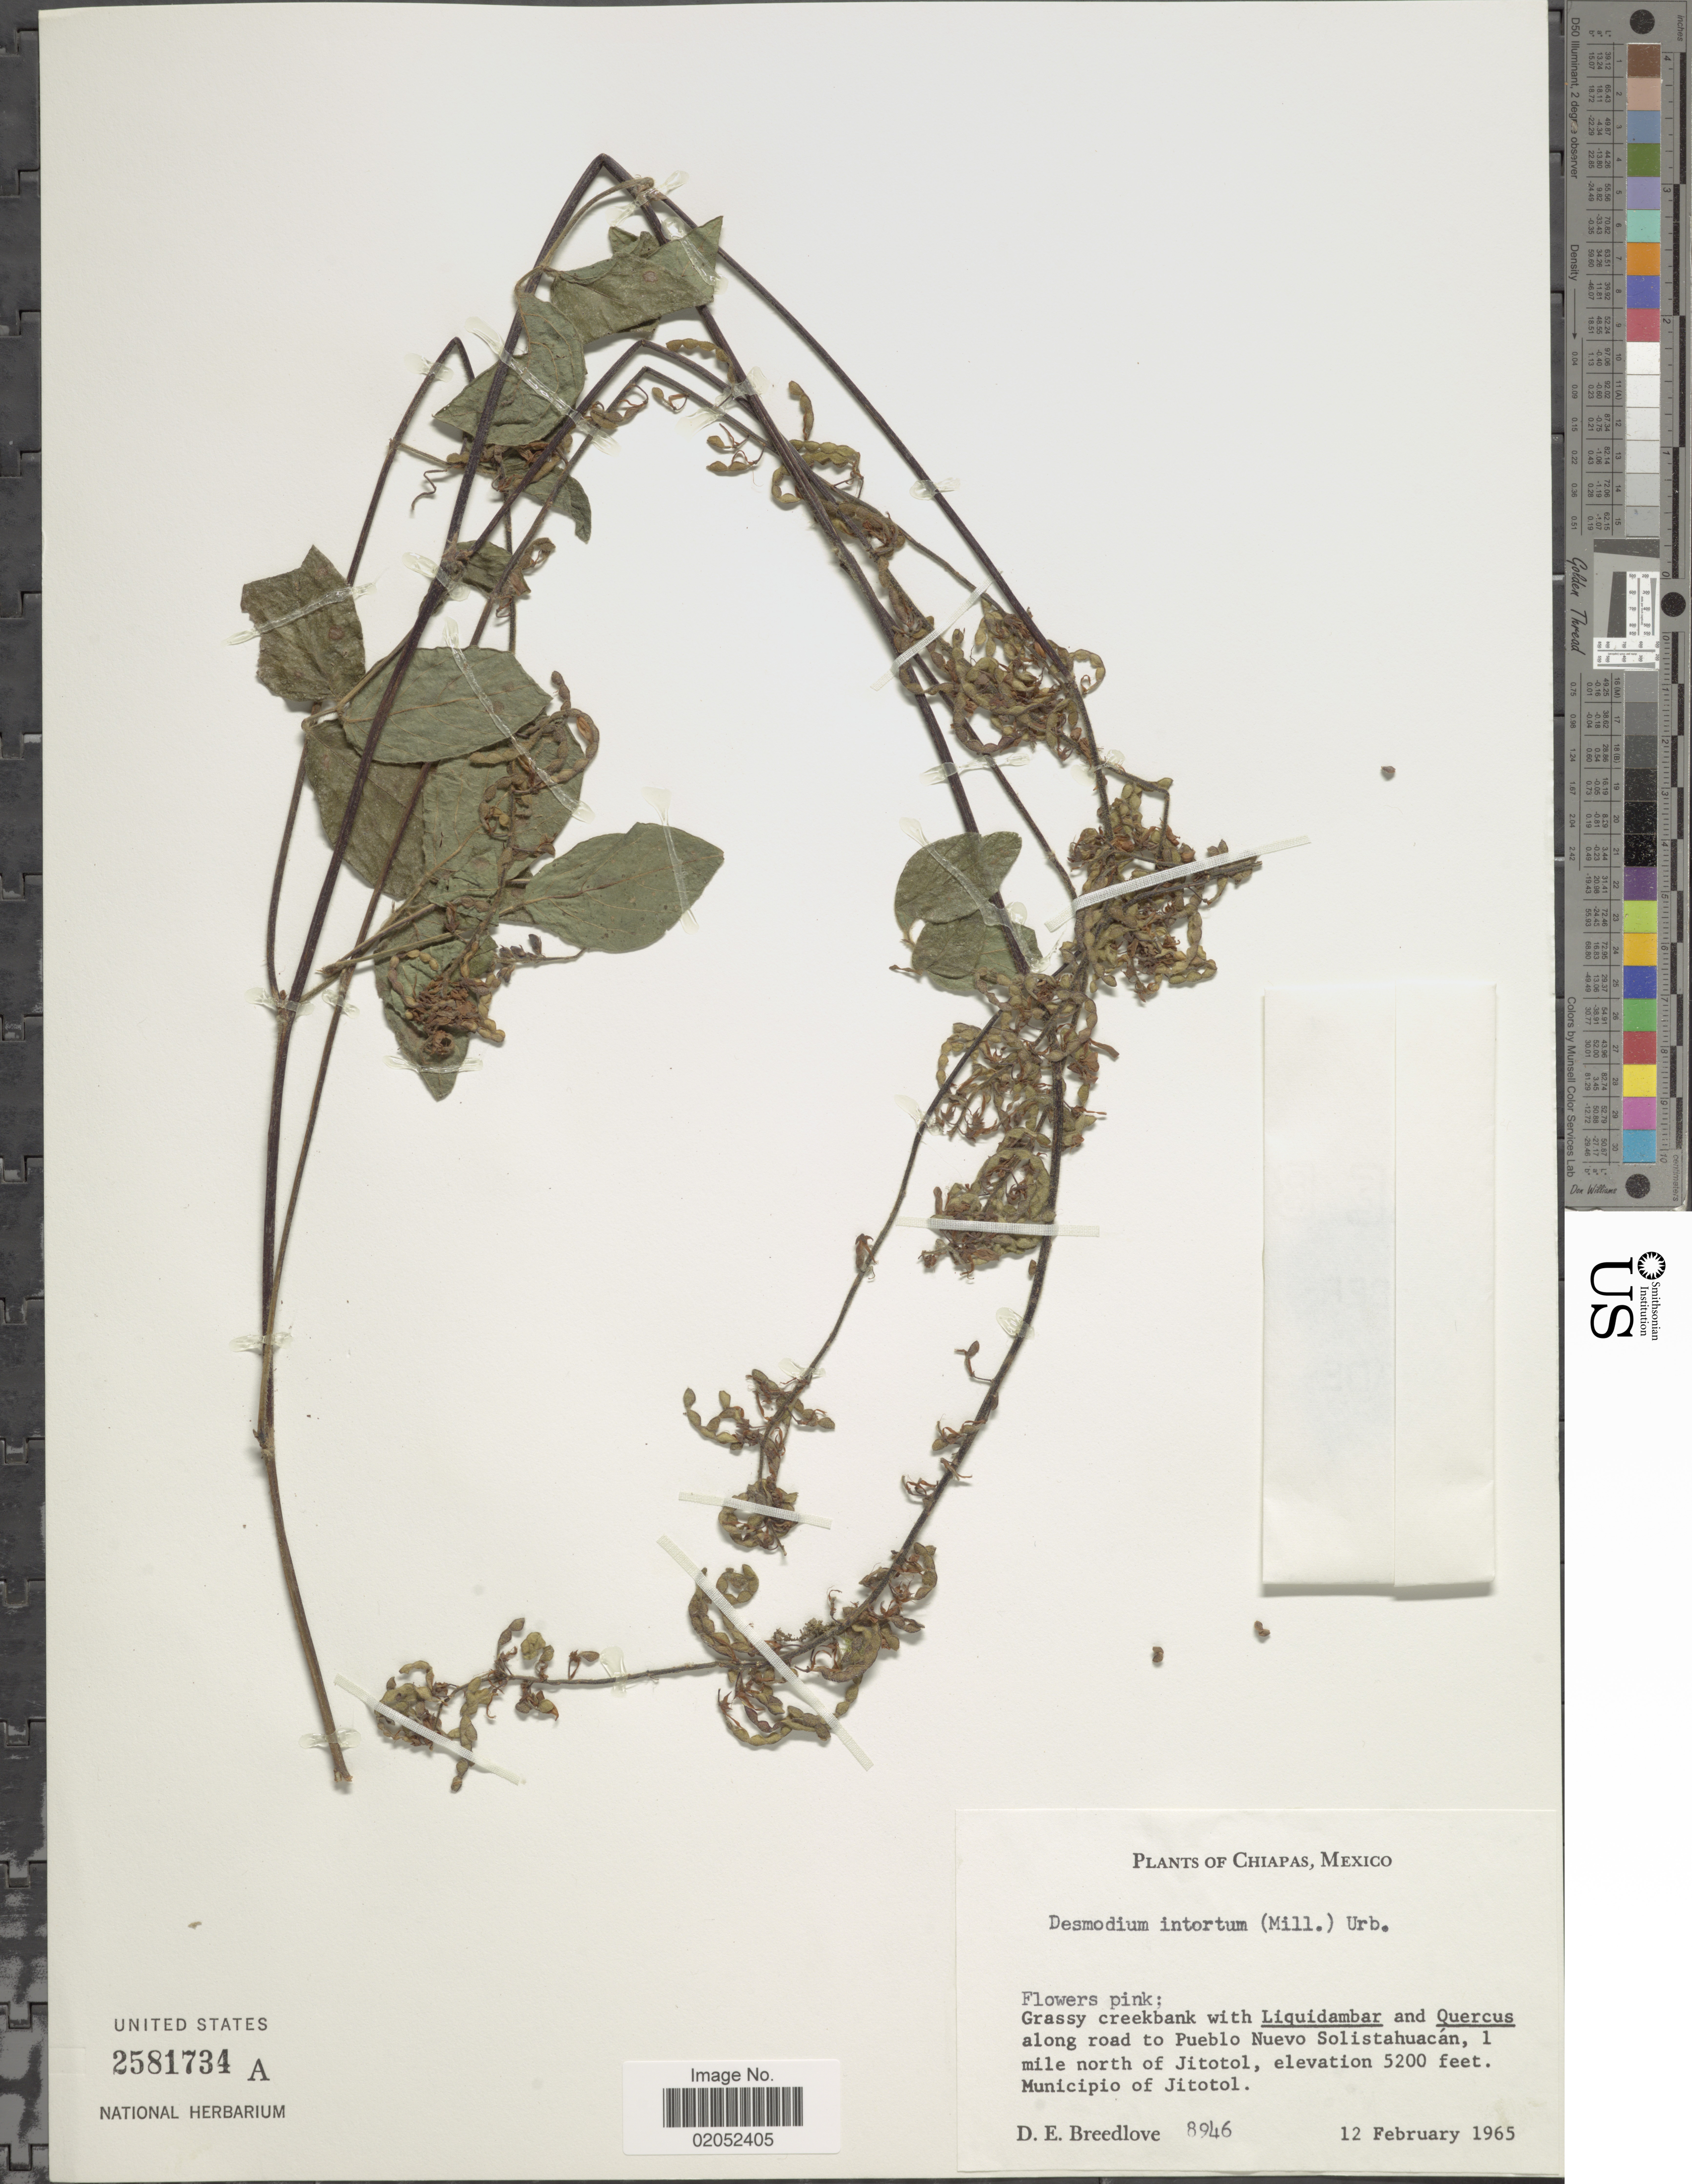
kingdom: Plantae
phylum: Tracheophyta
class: Magnoliopsida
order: Fabales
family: Fabaceae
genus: Desmodium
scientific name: Desmodium intortum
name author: (Mill.) Urb.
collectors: D. E. Breedlove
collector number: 8946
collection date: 1965-02-12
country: Mexico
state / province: Chiapas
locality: Chiapas, Mexico. Along road to Pueblo Nuevo Solistahuacan, 1 mile north of Jitotol, Municipio of Jitotol.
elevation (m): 1585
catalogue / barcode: US 2581734A